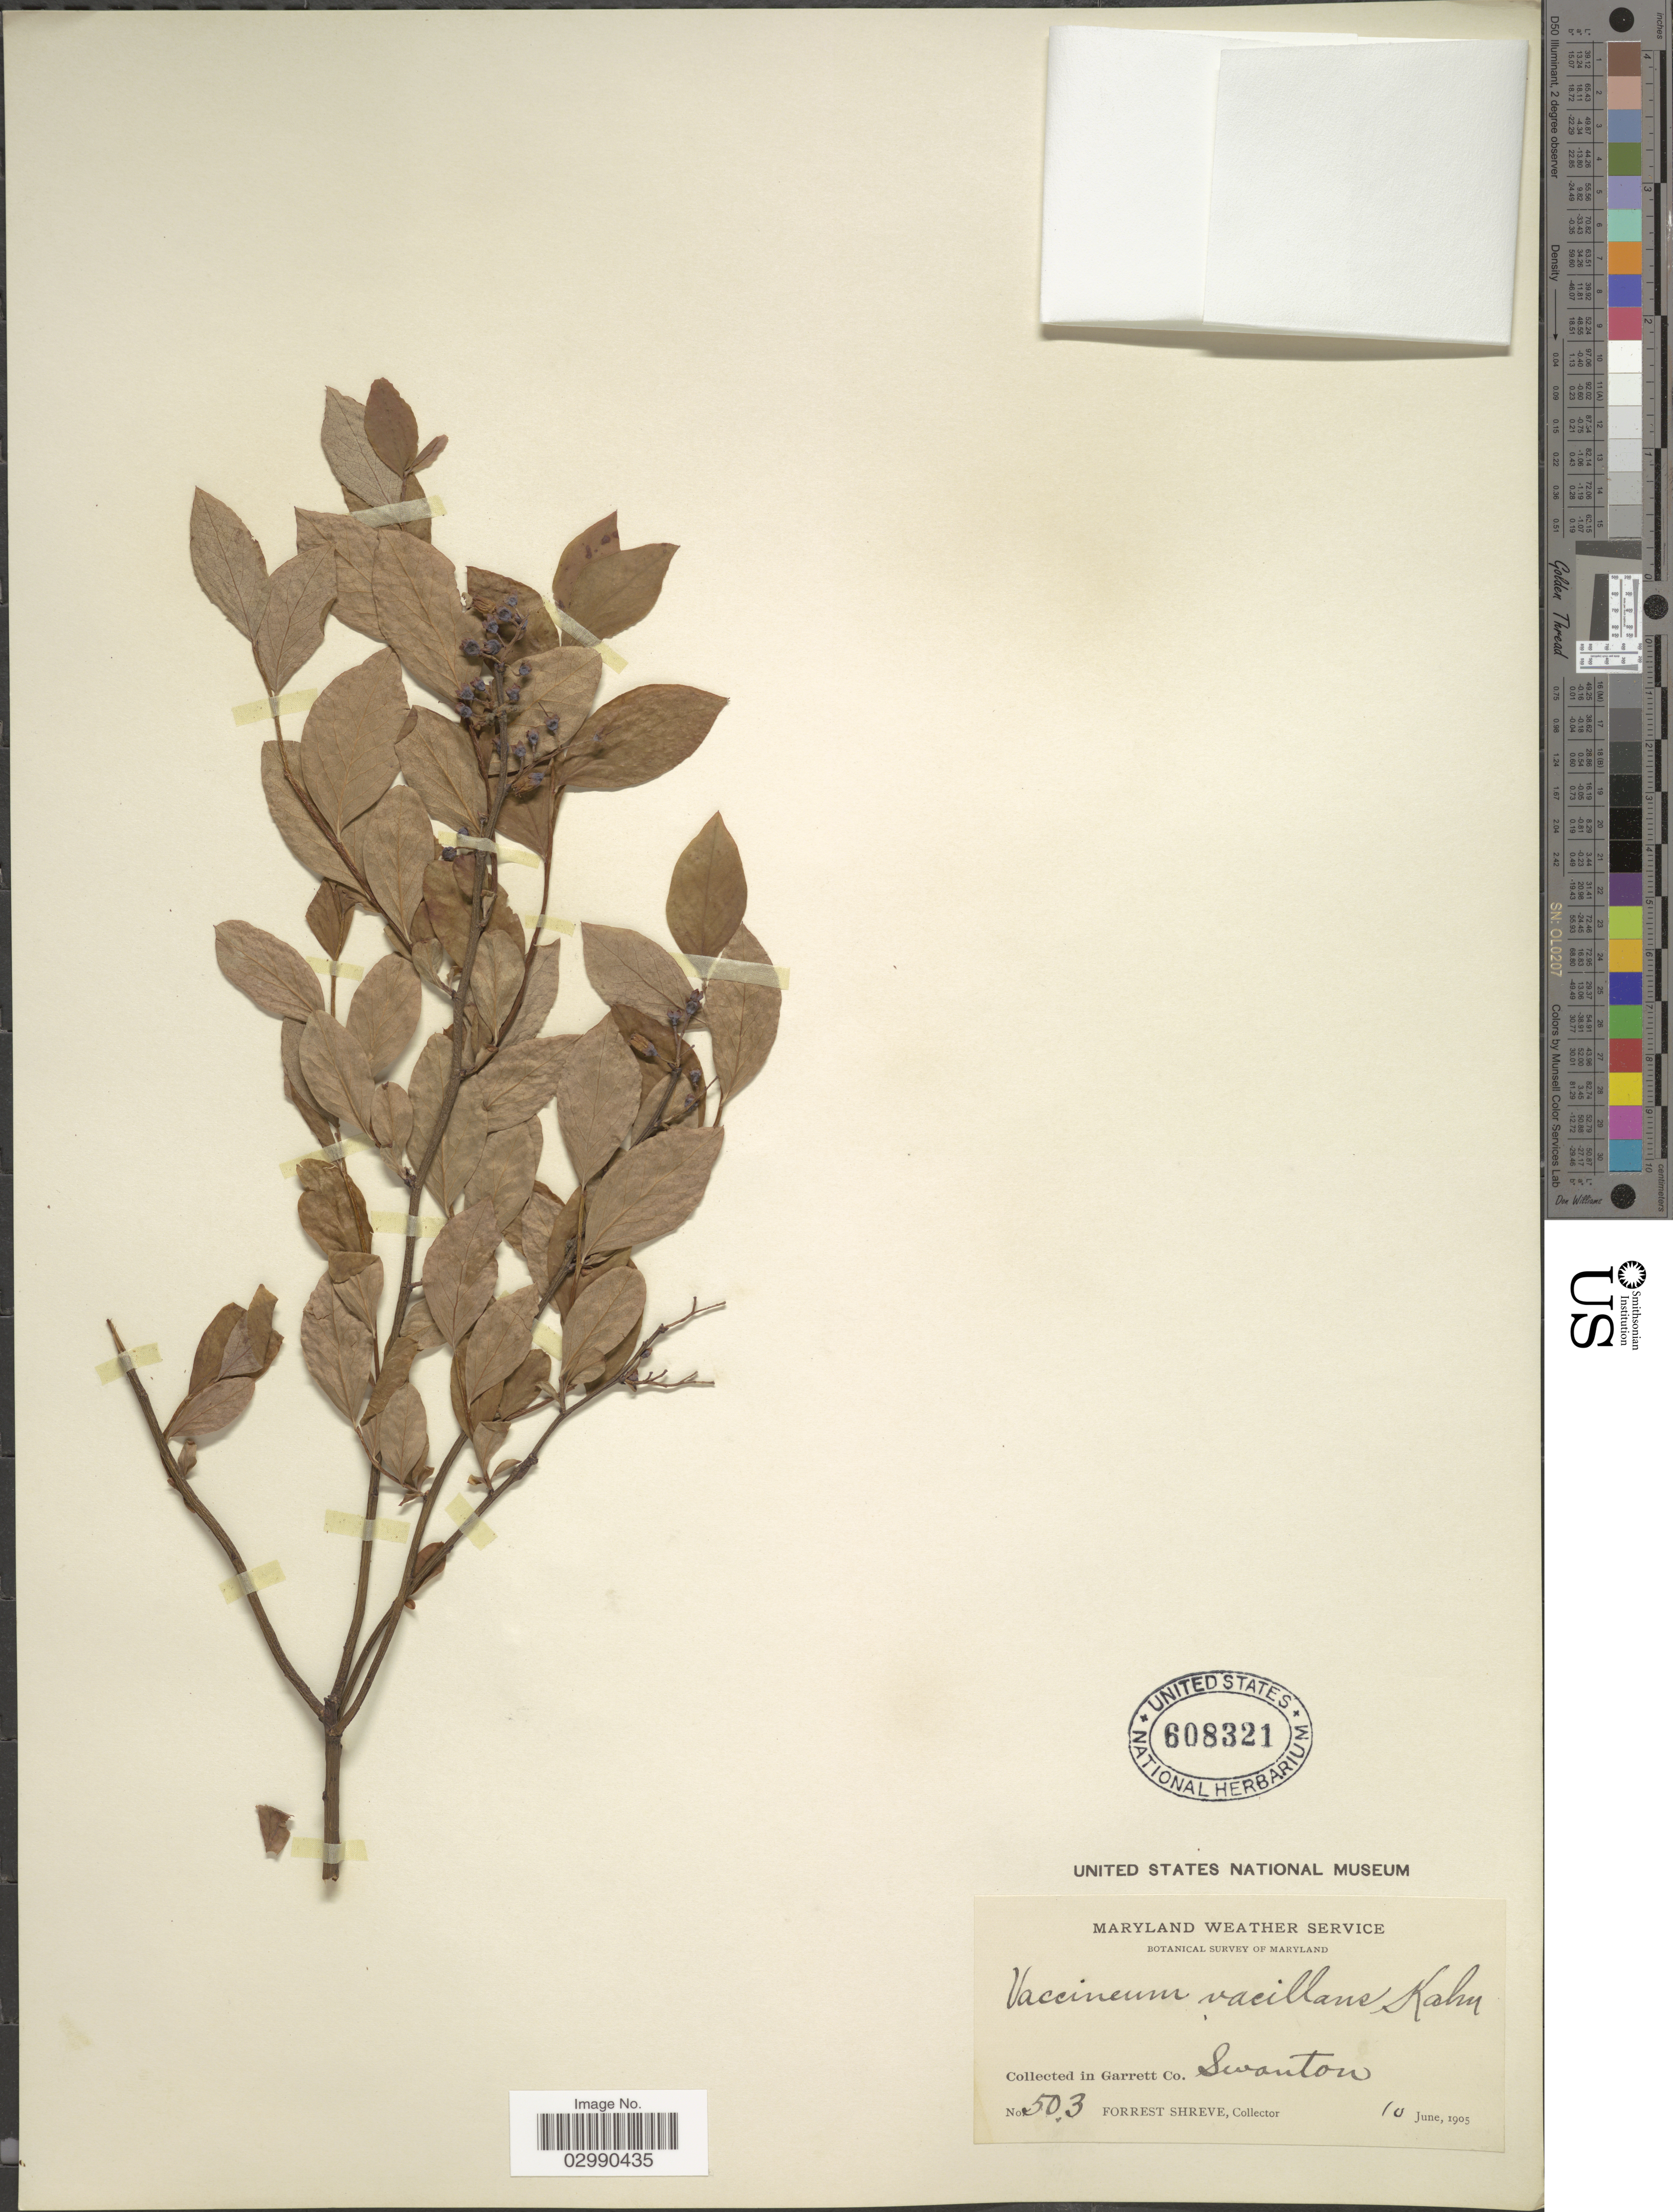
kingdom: Plantae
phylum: Tracheophyta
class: Magnoliopsida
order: Ericales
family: Ericaceae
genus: Vaccinium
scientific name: Vaccinium vacillans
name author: Kalm ex Torr.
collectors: F. Shreve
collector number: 503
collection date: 1905-06-10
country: United States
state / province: Maryland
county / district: Garrett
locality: In Garrett Co. Swanton.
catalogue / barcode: US 608321